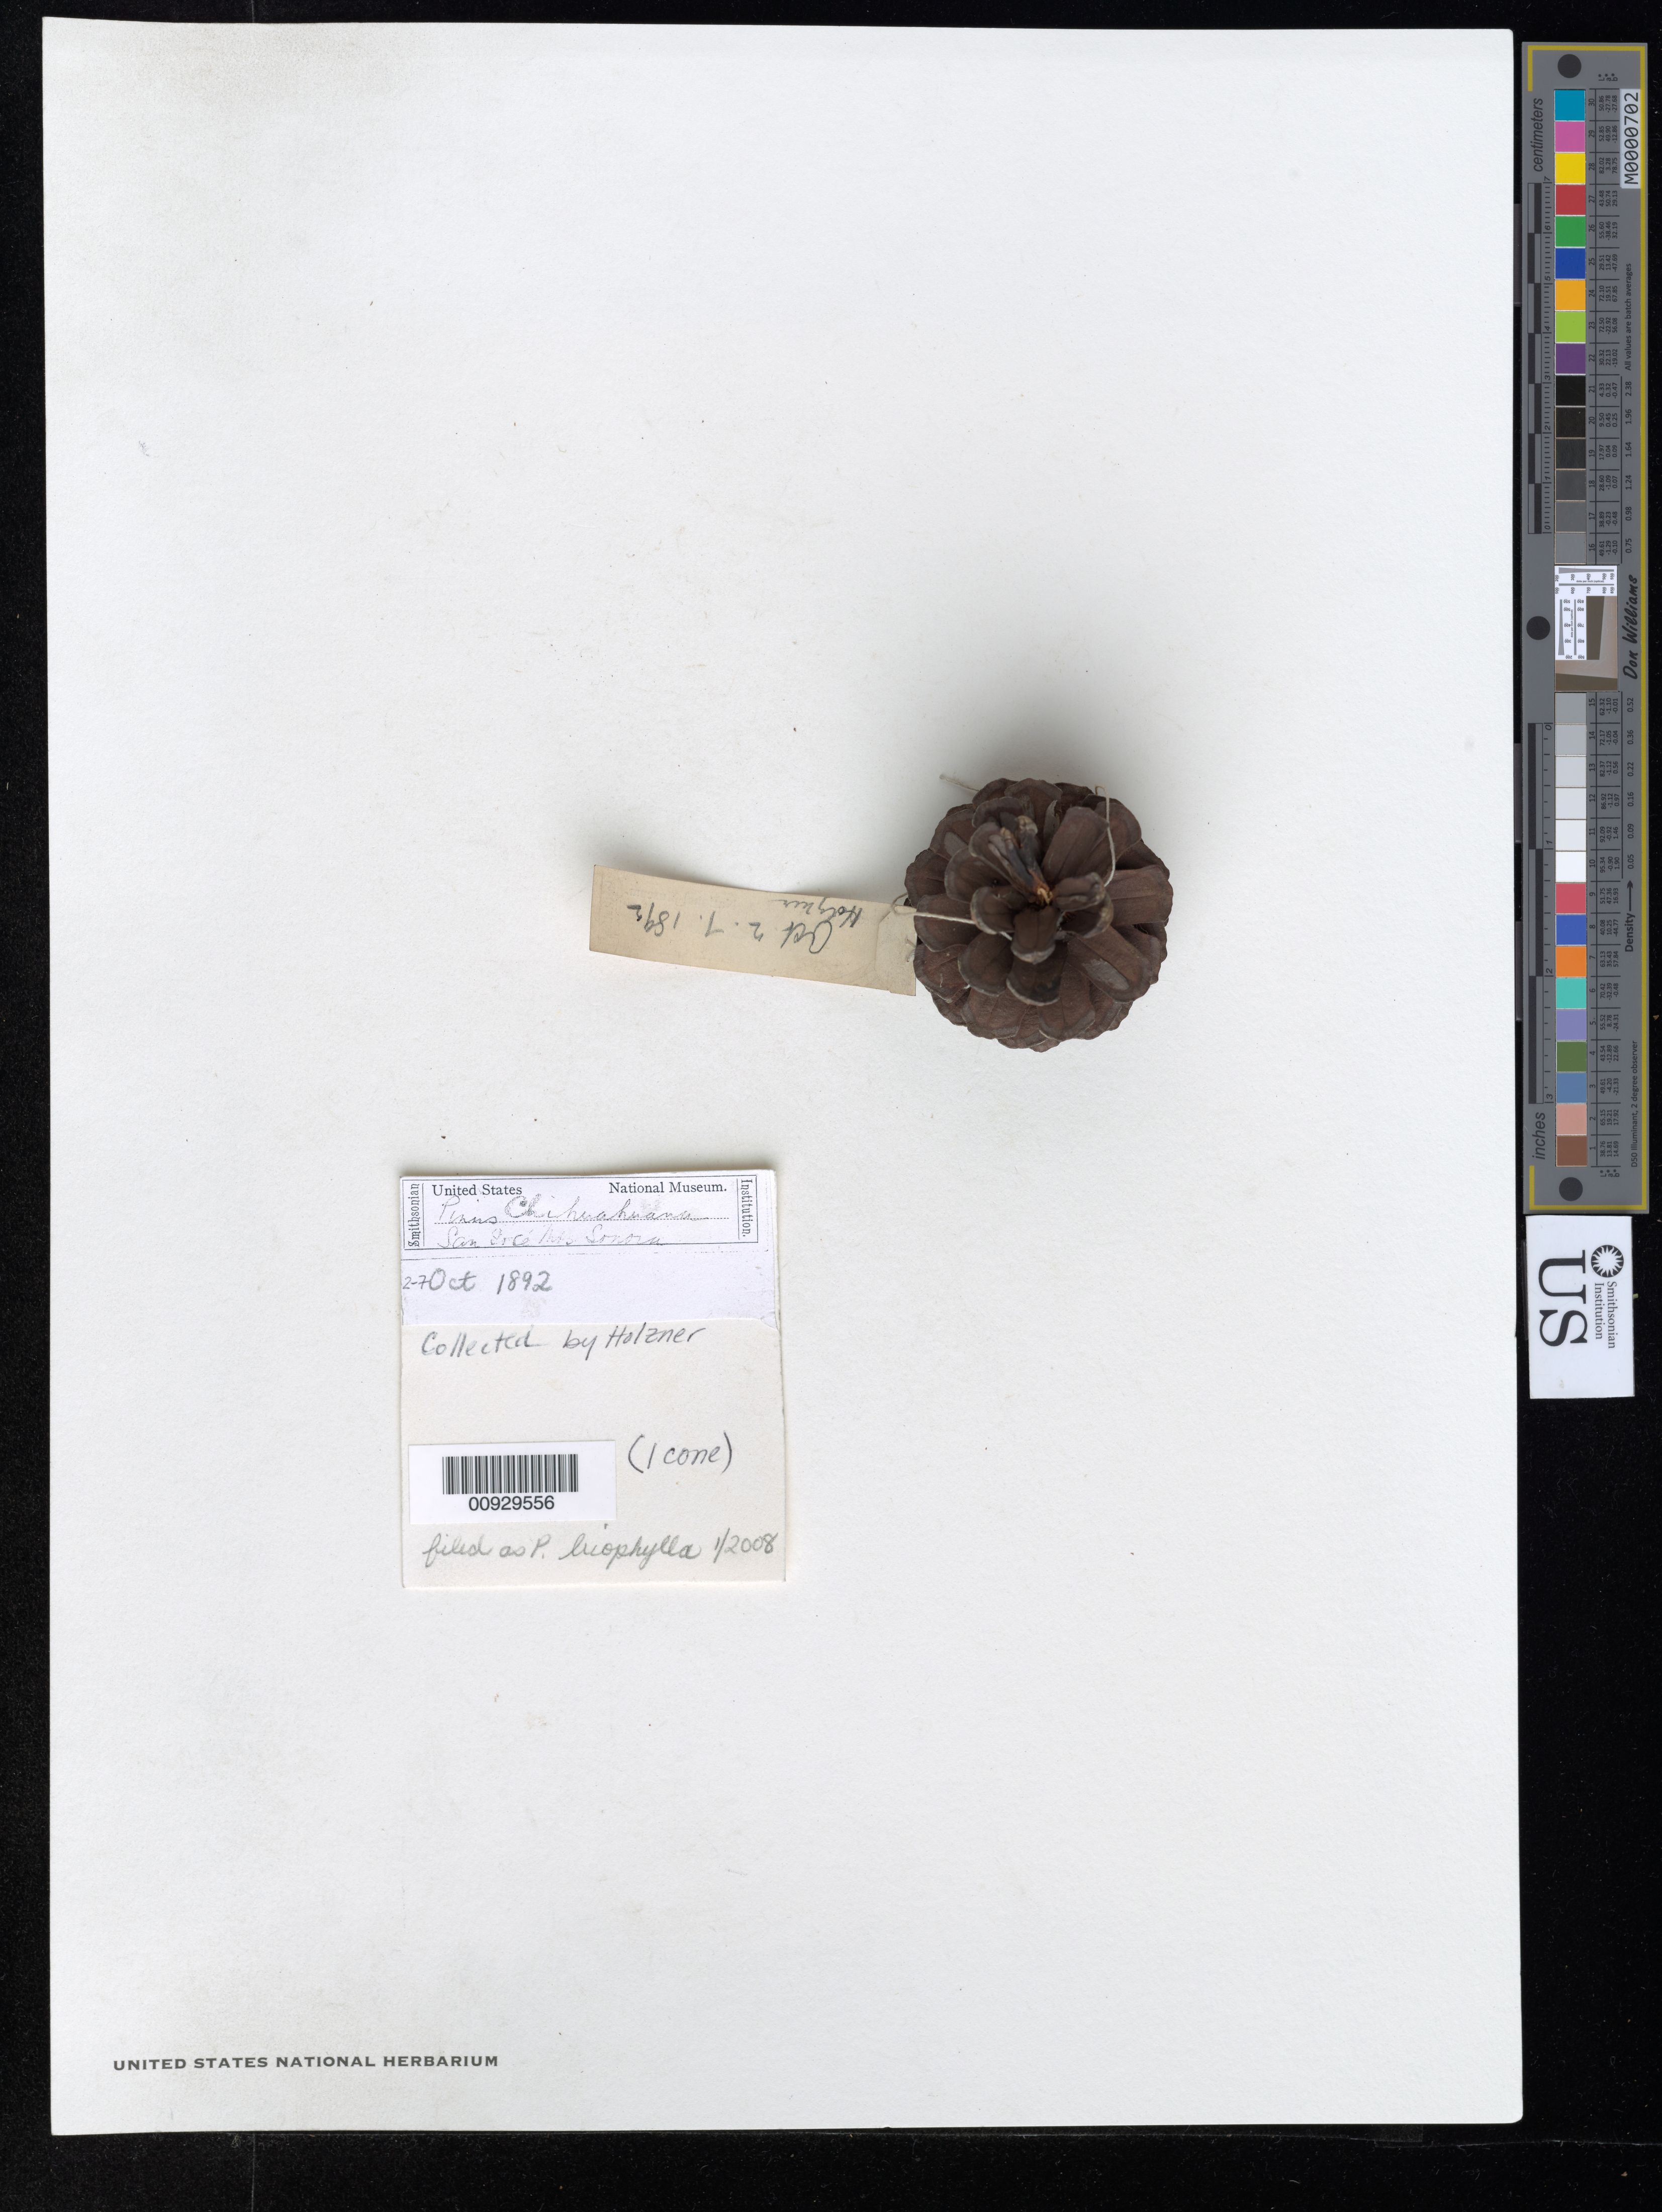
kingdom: Plantae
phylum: Tracheophyta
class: Pinopsida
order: Pinales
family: Pinaceae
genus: Pinus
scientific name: Pinus leiophylla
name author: Schiede ex Schltdl. & Cham.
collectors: F. X. Holzner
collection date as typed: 02 Oct 1892 to 07 Oct 1892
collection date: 1892-10-02/1892-10-07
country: Mexico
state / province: Sonora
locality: San José Mts.